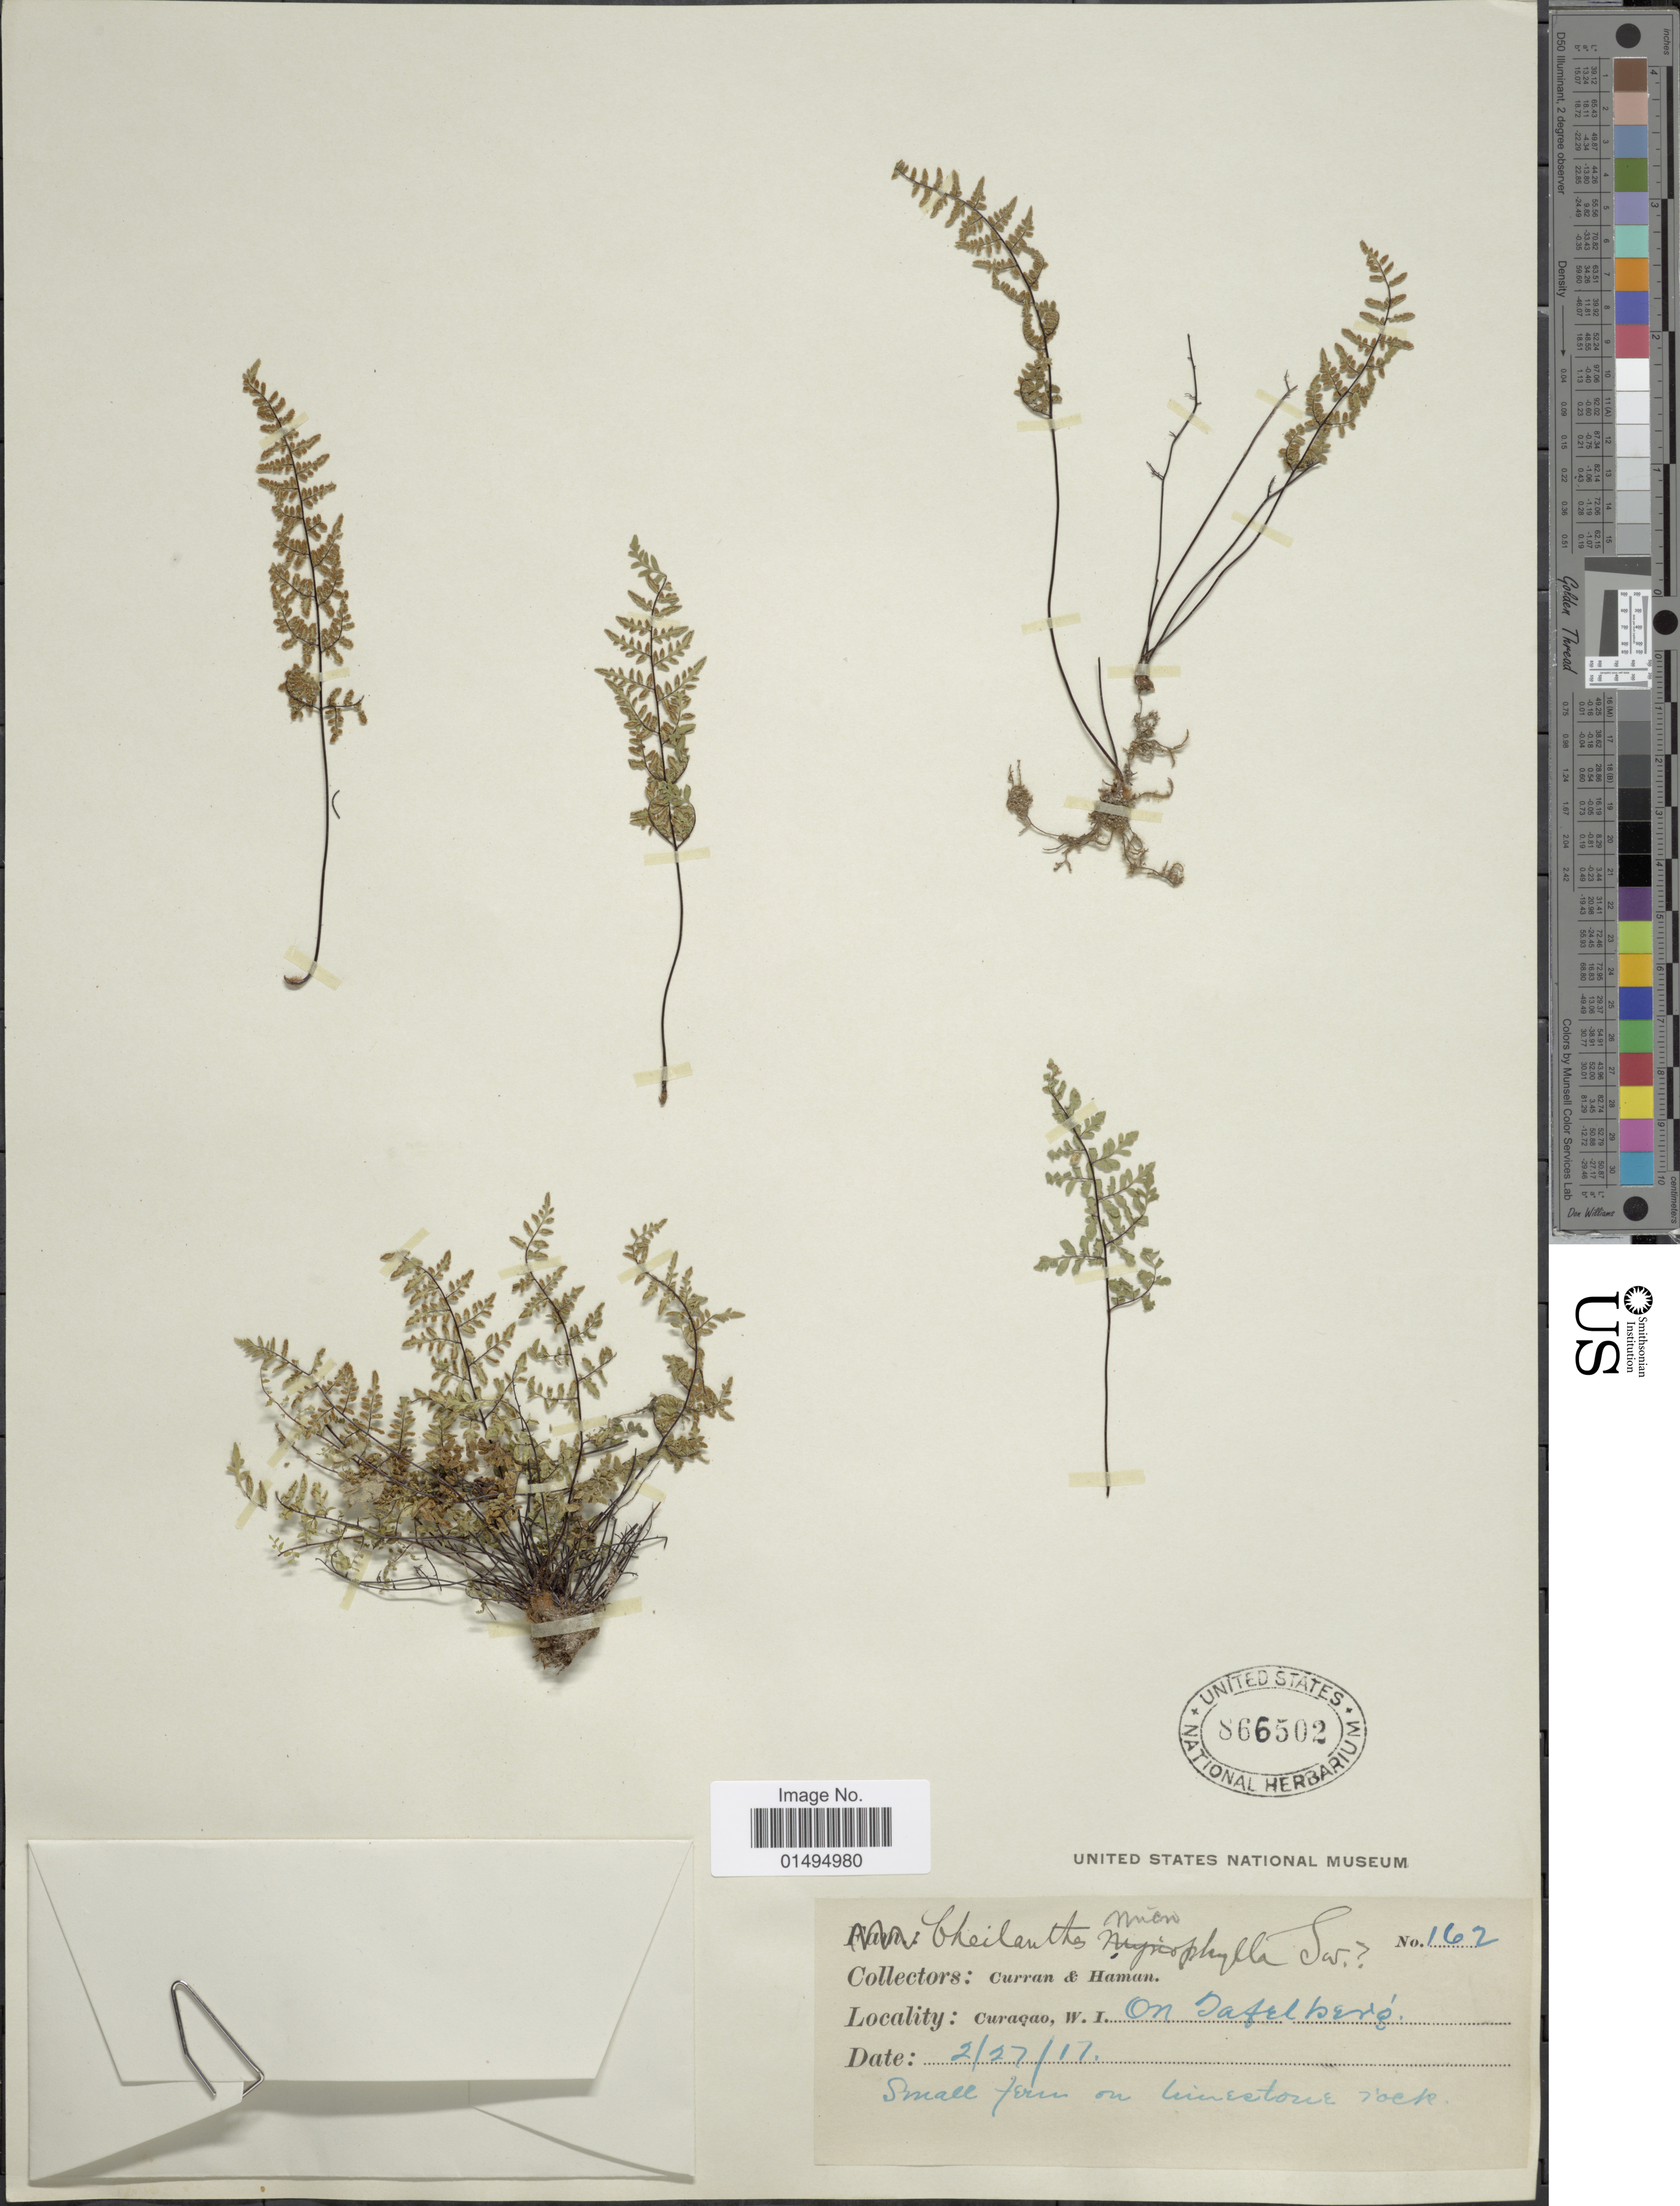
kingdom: Plantae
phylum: Tracheophyta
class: Polypodiopsida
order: Polypodiales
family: Pteridaceae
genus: Myriopteris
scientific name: Myriopteris microphylla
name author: (Sw.) Grusz & Windham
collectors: -- Curran & Haman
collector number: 162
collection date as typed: Transcribed d/m/y: 27/2/17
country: Curaçao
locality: Curacao, W.I., on Tafelberg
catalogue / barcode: US 866502